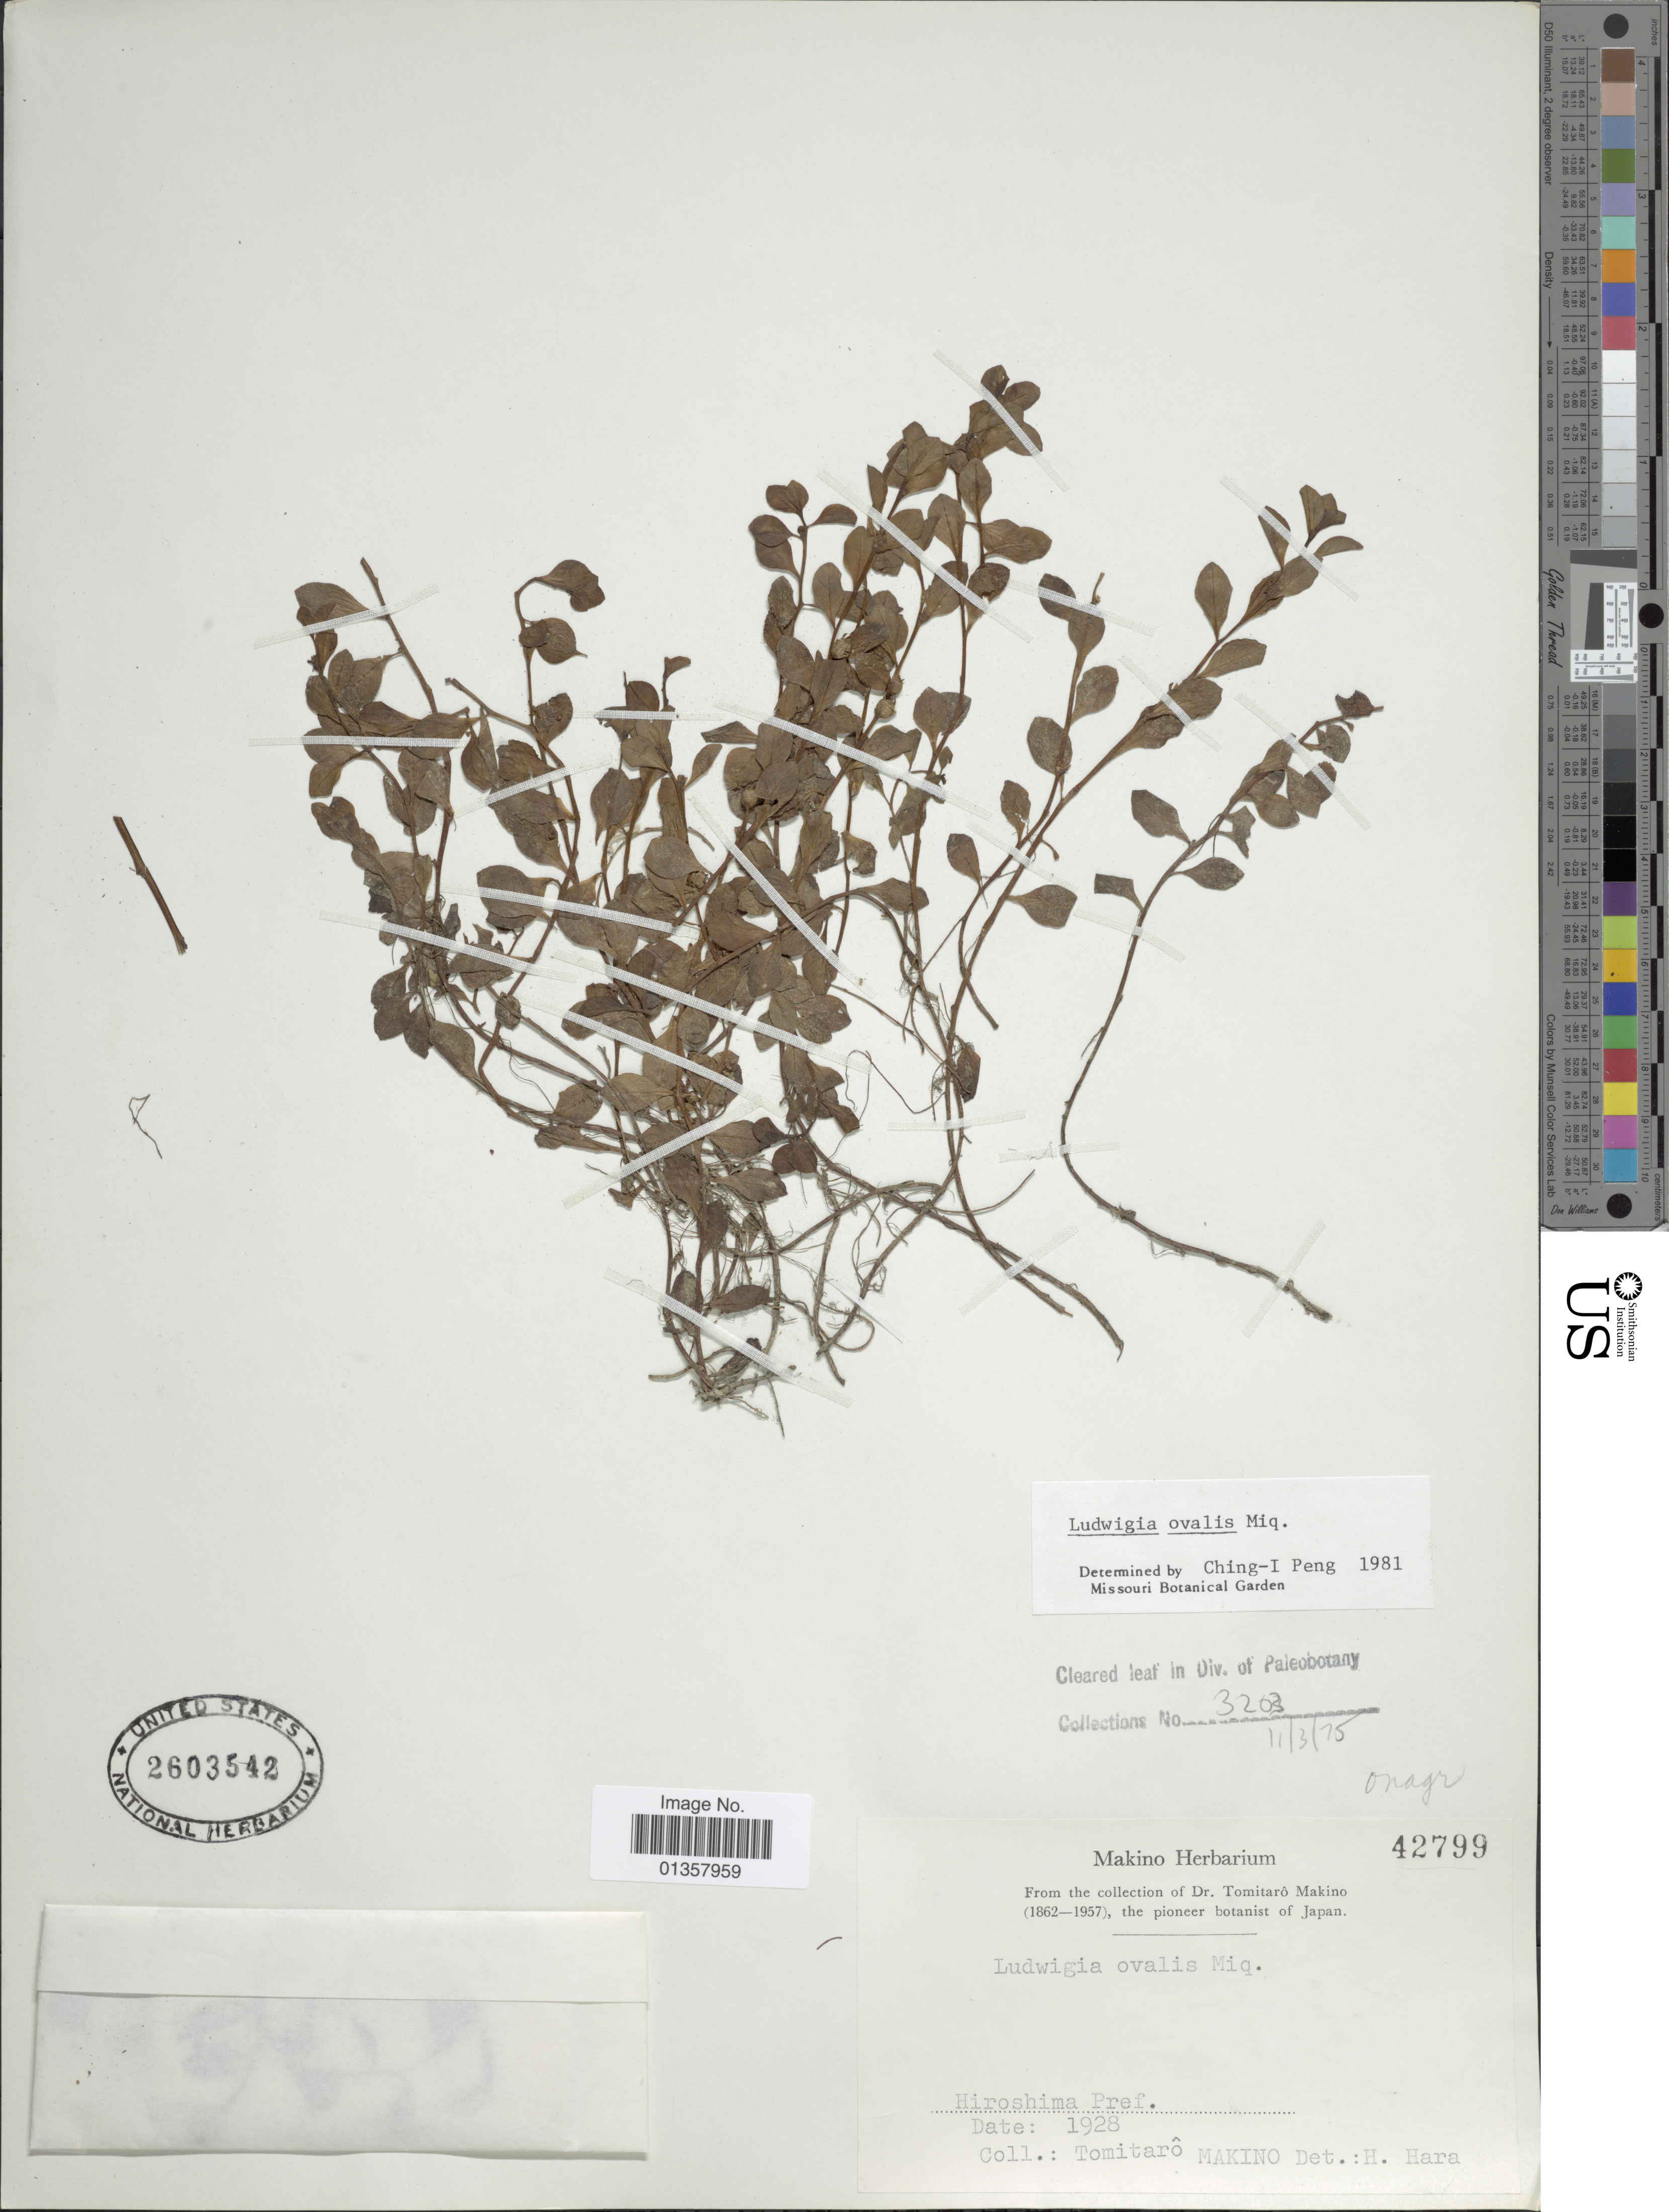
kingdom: Plantae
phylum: Tracheophyta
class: Magnoliopsida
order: Myrtales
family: Onagraceae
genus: Ludwigia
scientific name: Ludwigia ovalis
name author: Miq.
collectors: T. Makino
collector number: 42799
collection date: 1928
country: Japan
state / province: Hirosima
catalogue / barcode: US 2603542